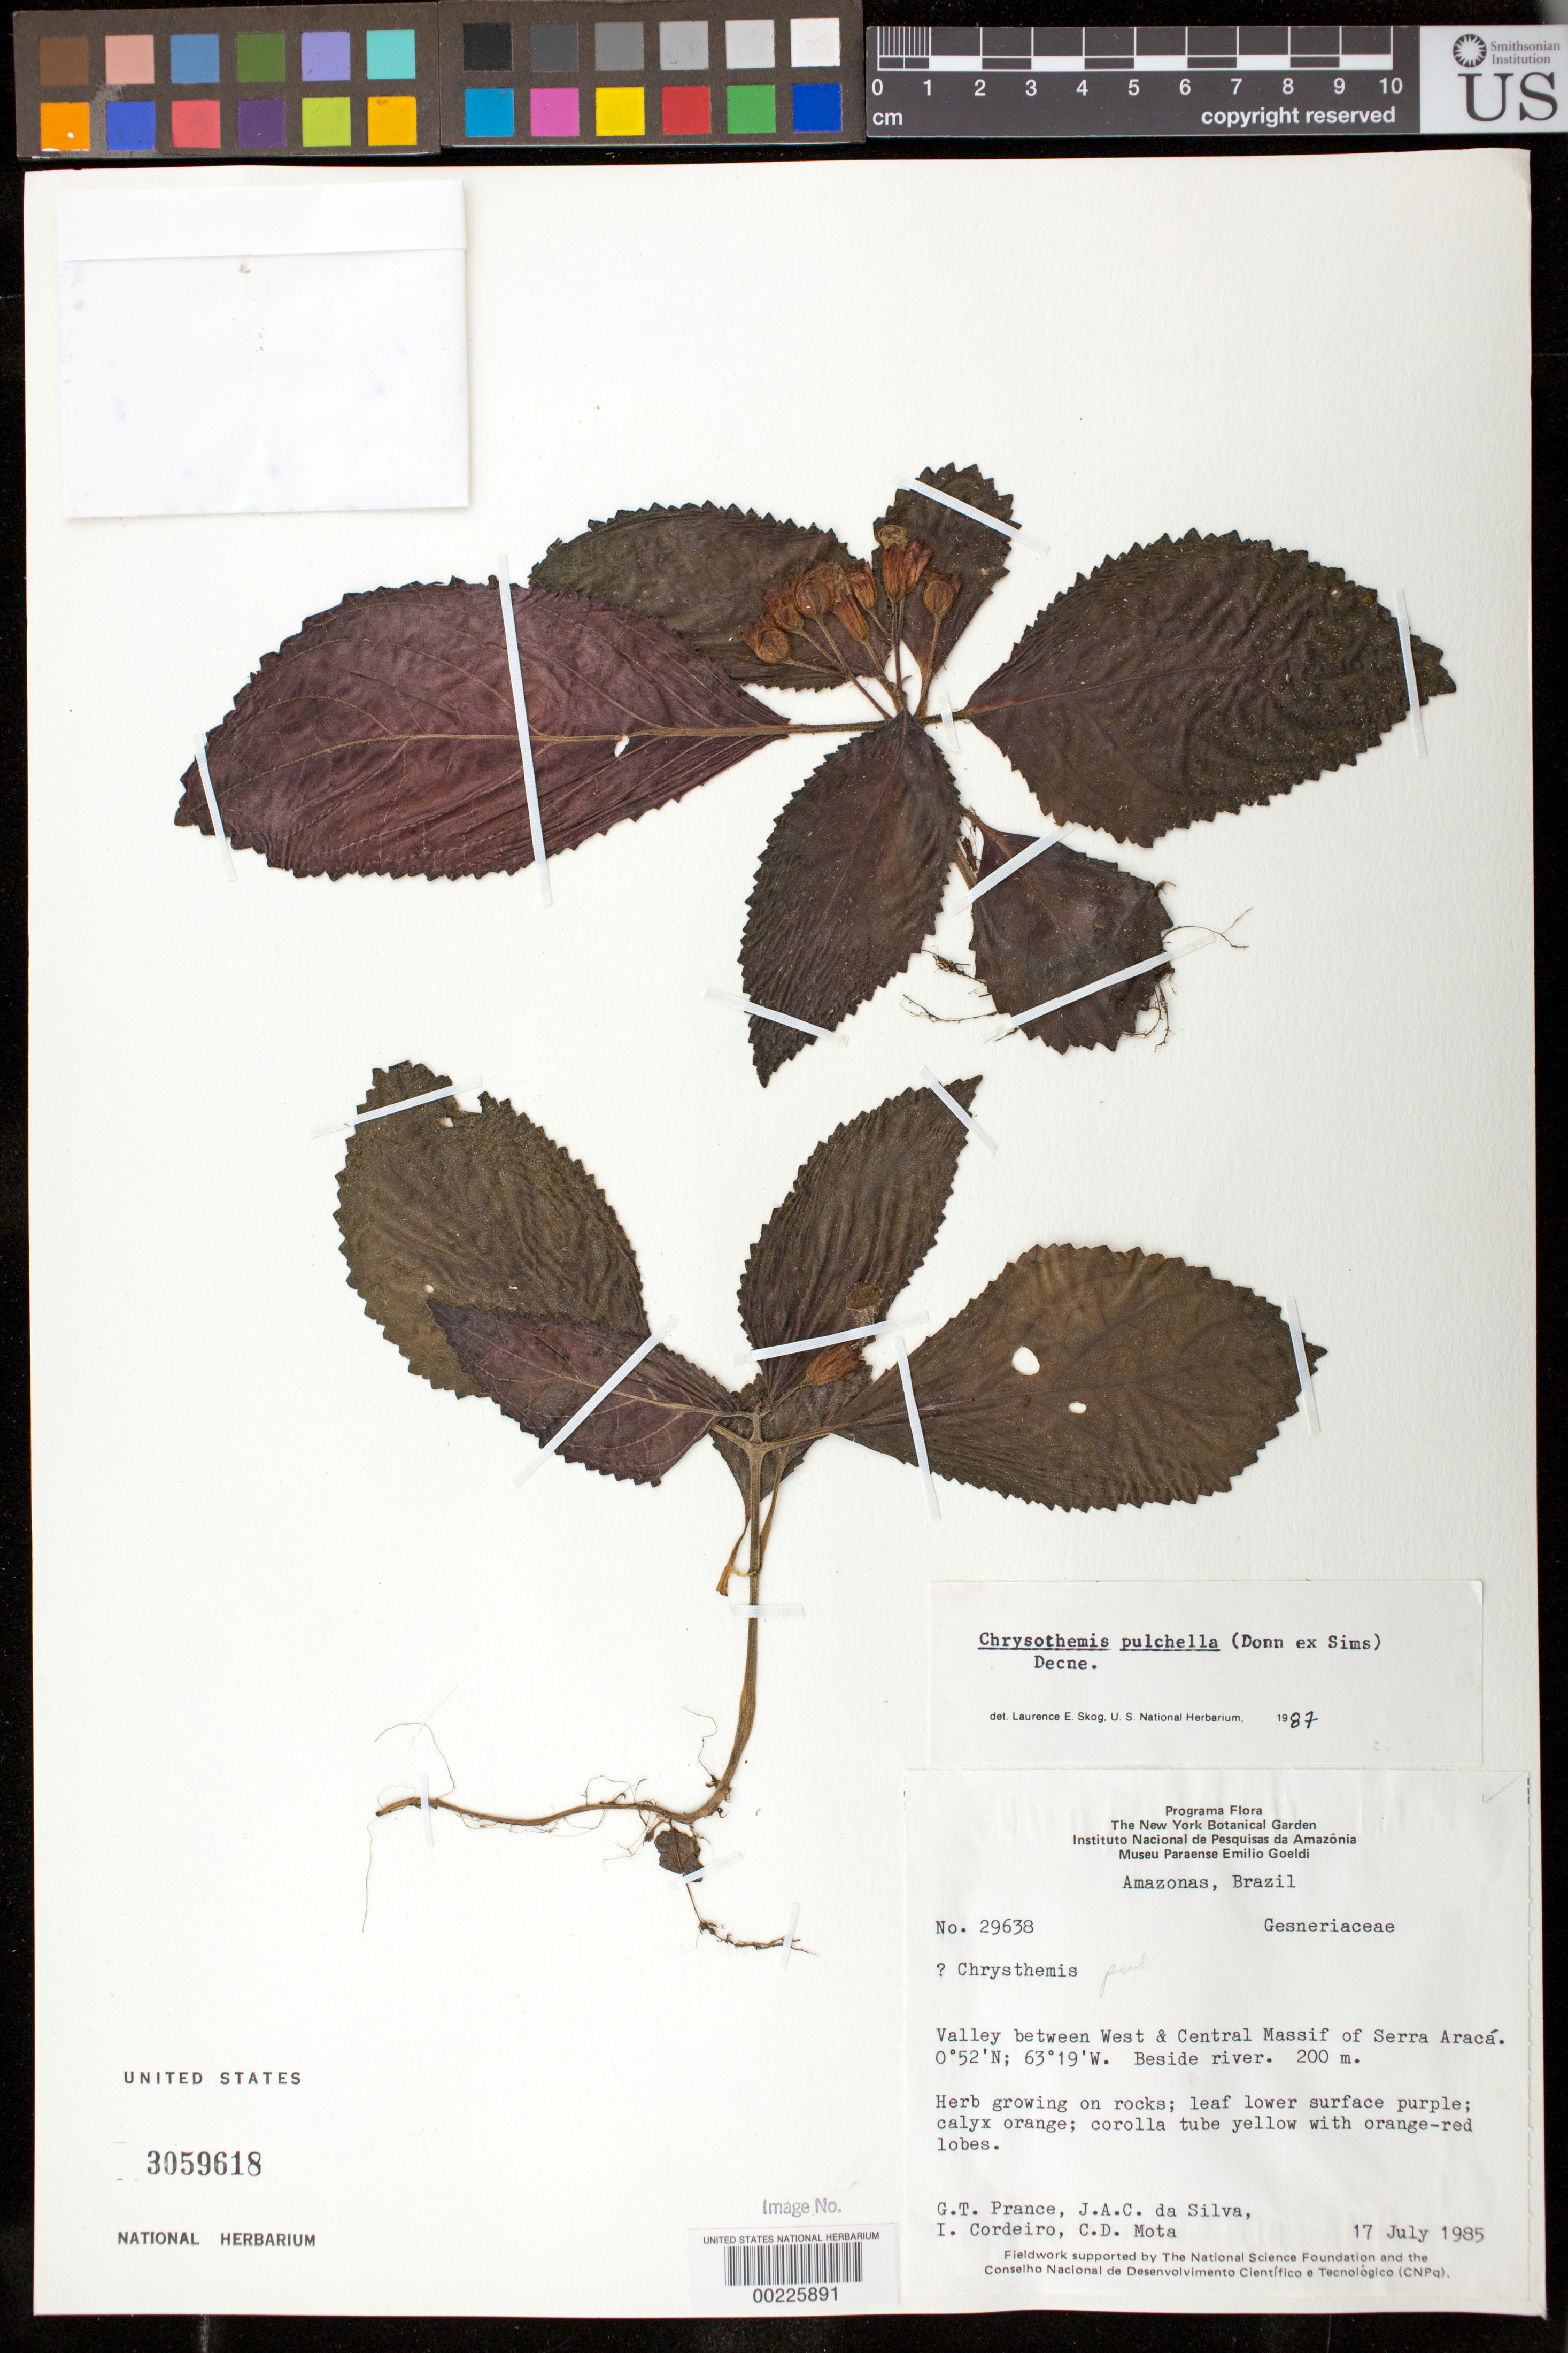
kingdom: Plantae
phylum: Tracheophyta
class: Magnoliopsida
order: Lamiales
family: Gesneriaceae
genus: Chrysothemis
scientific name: Chrysothemis pulchella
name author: (Donn ex Sims) Decne.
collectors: G. T. Prance & et al.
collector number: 29638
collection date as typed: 17 Jul 1985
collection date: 1985-07-17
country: Brazil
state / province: Amazonas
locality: Valley between west & central massif of Serra Araca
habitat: Beside river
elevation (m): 200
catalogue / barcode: US 3059618